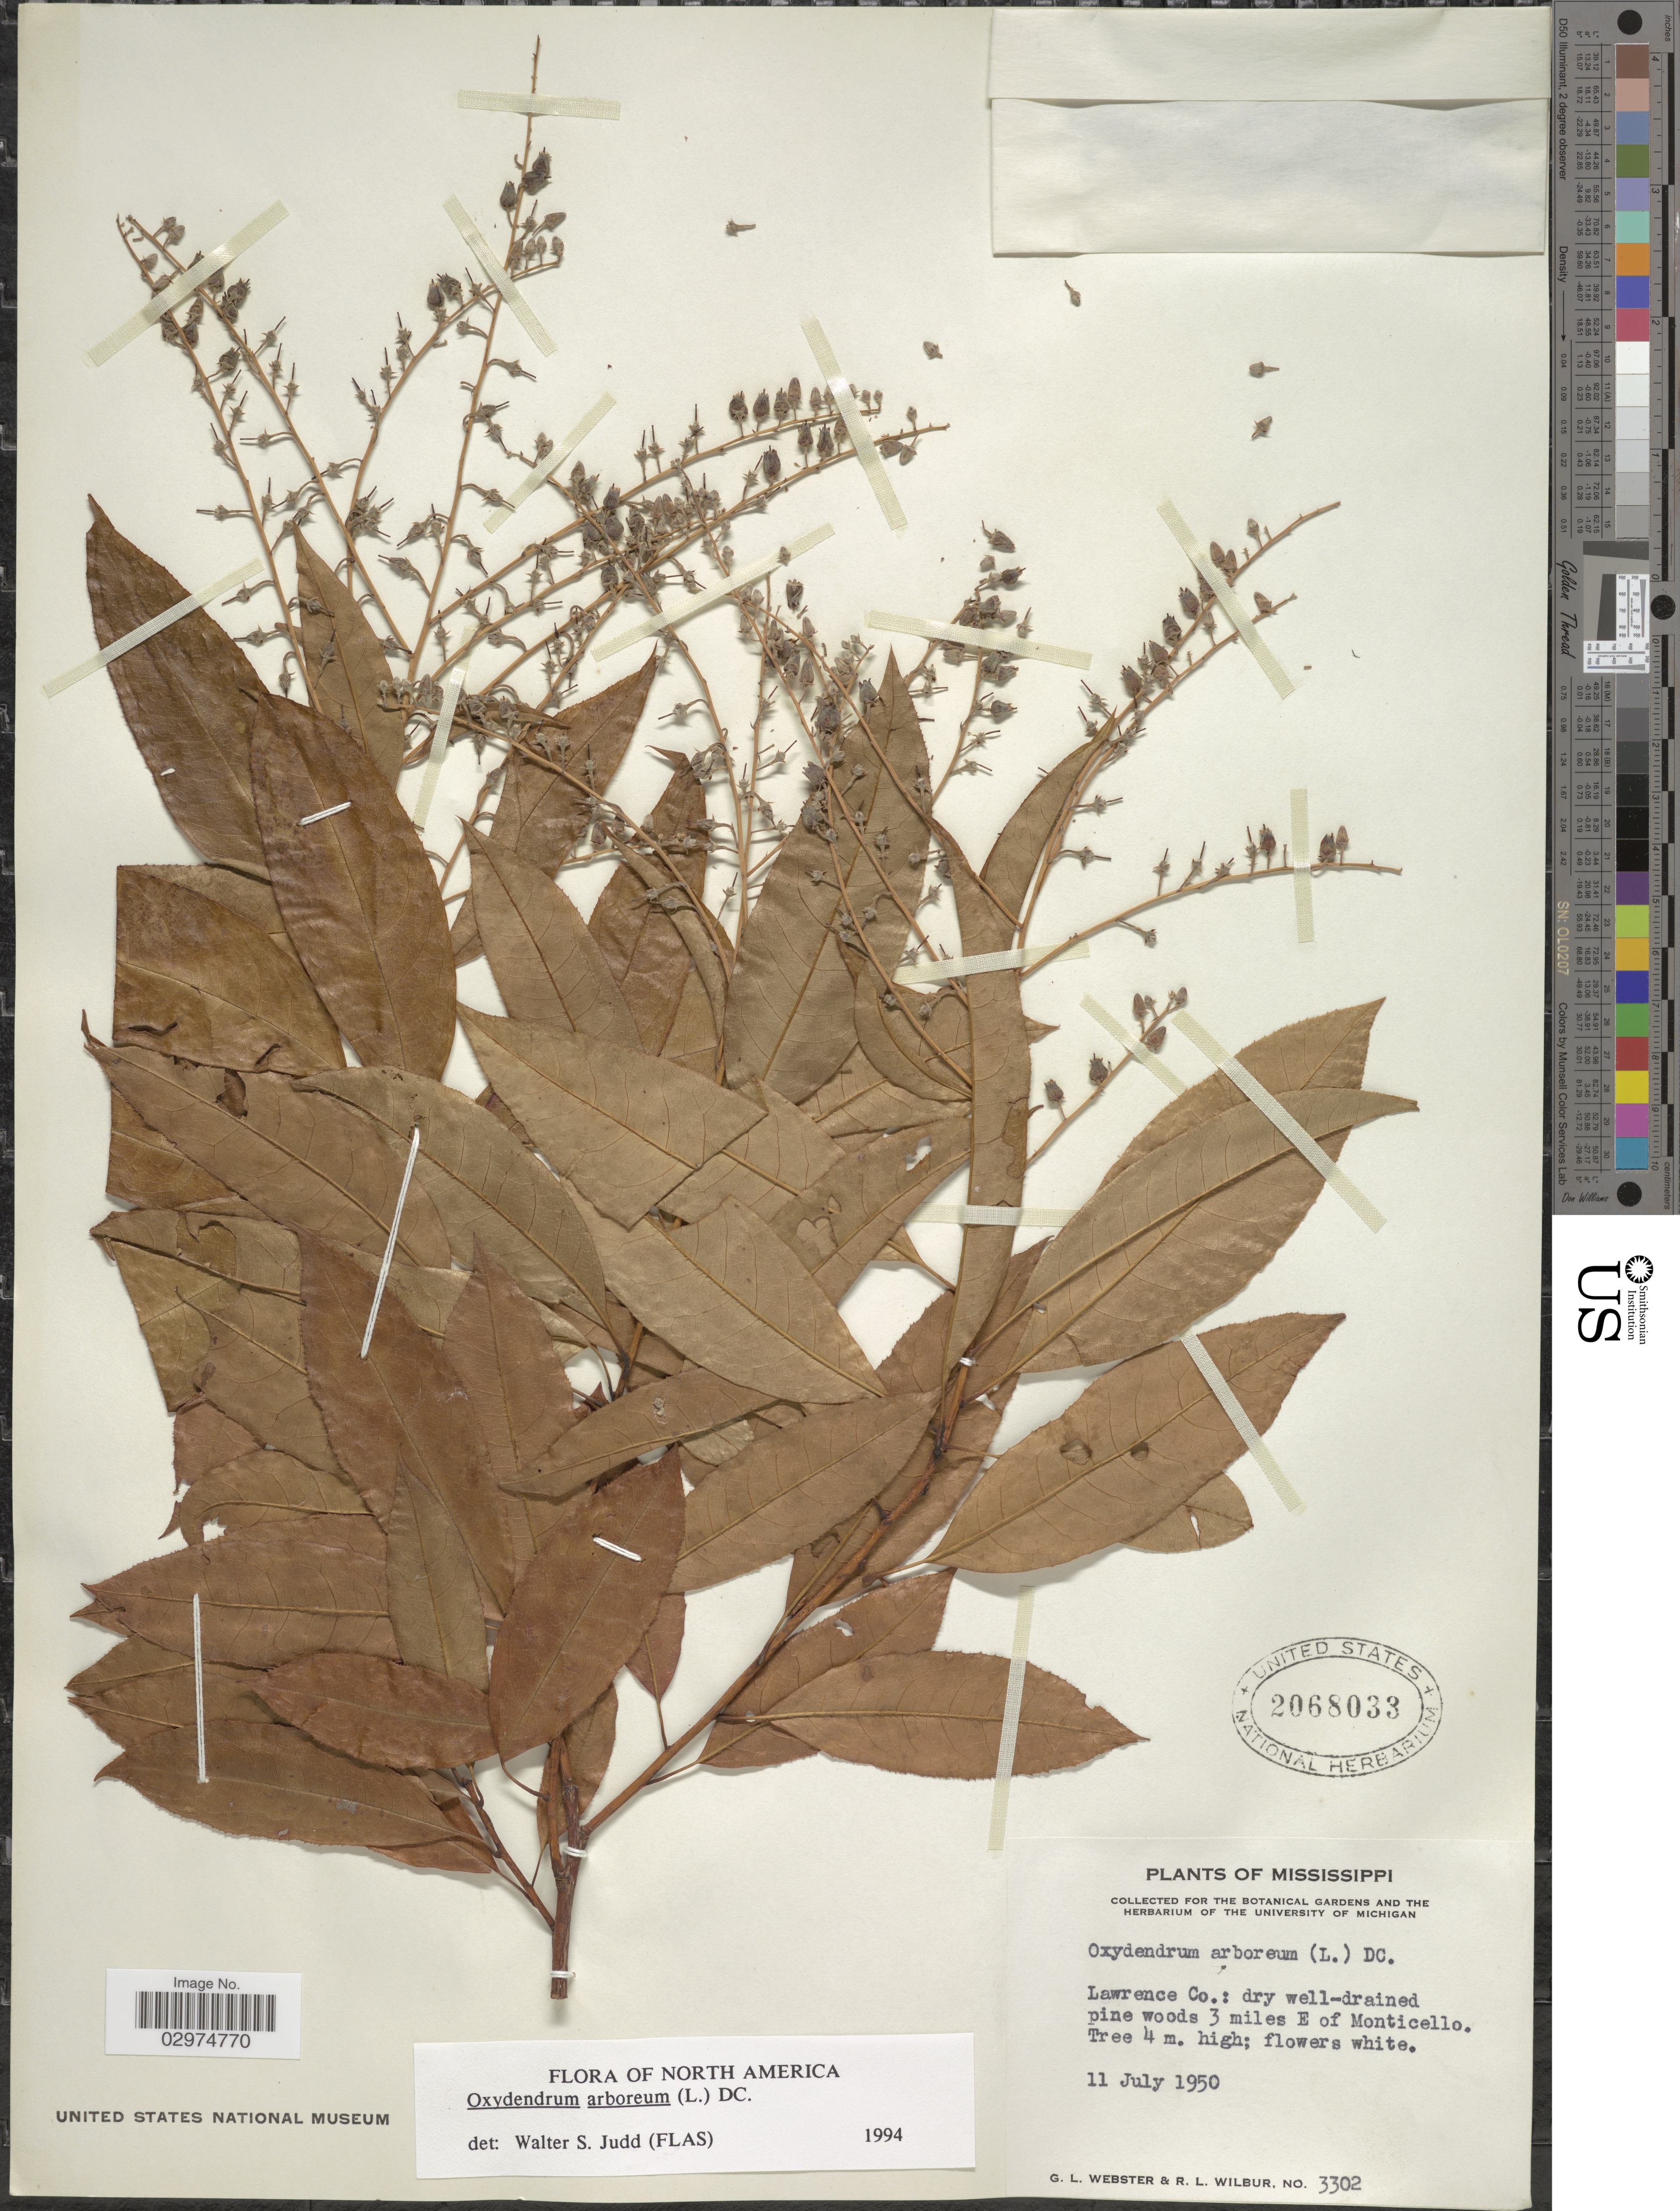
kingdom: Plantae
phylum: Tracheophyta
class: Magnoliopsida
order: Ericales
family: Ericaceae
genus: Oxydendrum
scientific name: Oxydendrum arboreum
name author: (L.) DC.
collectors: G. L. Webster & R. L. Wilbur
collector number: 3302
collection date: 1950-07-11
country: United States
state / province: Mississippi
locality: Dry well-drained pine woods 3 miles E of Monticello.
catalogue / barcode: US 2068033